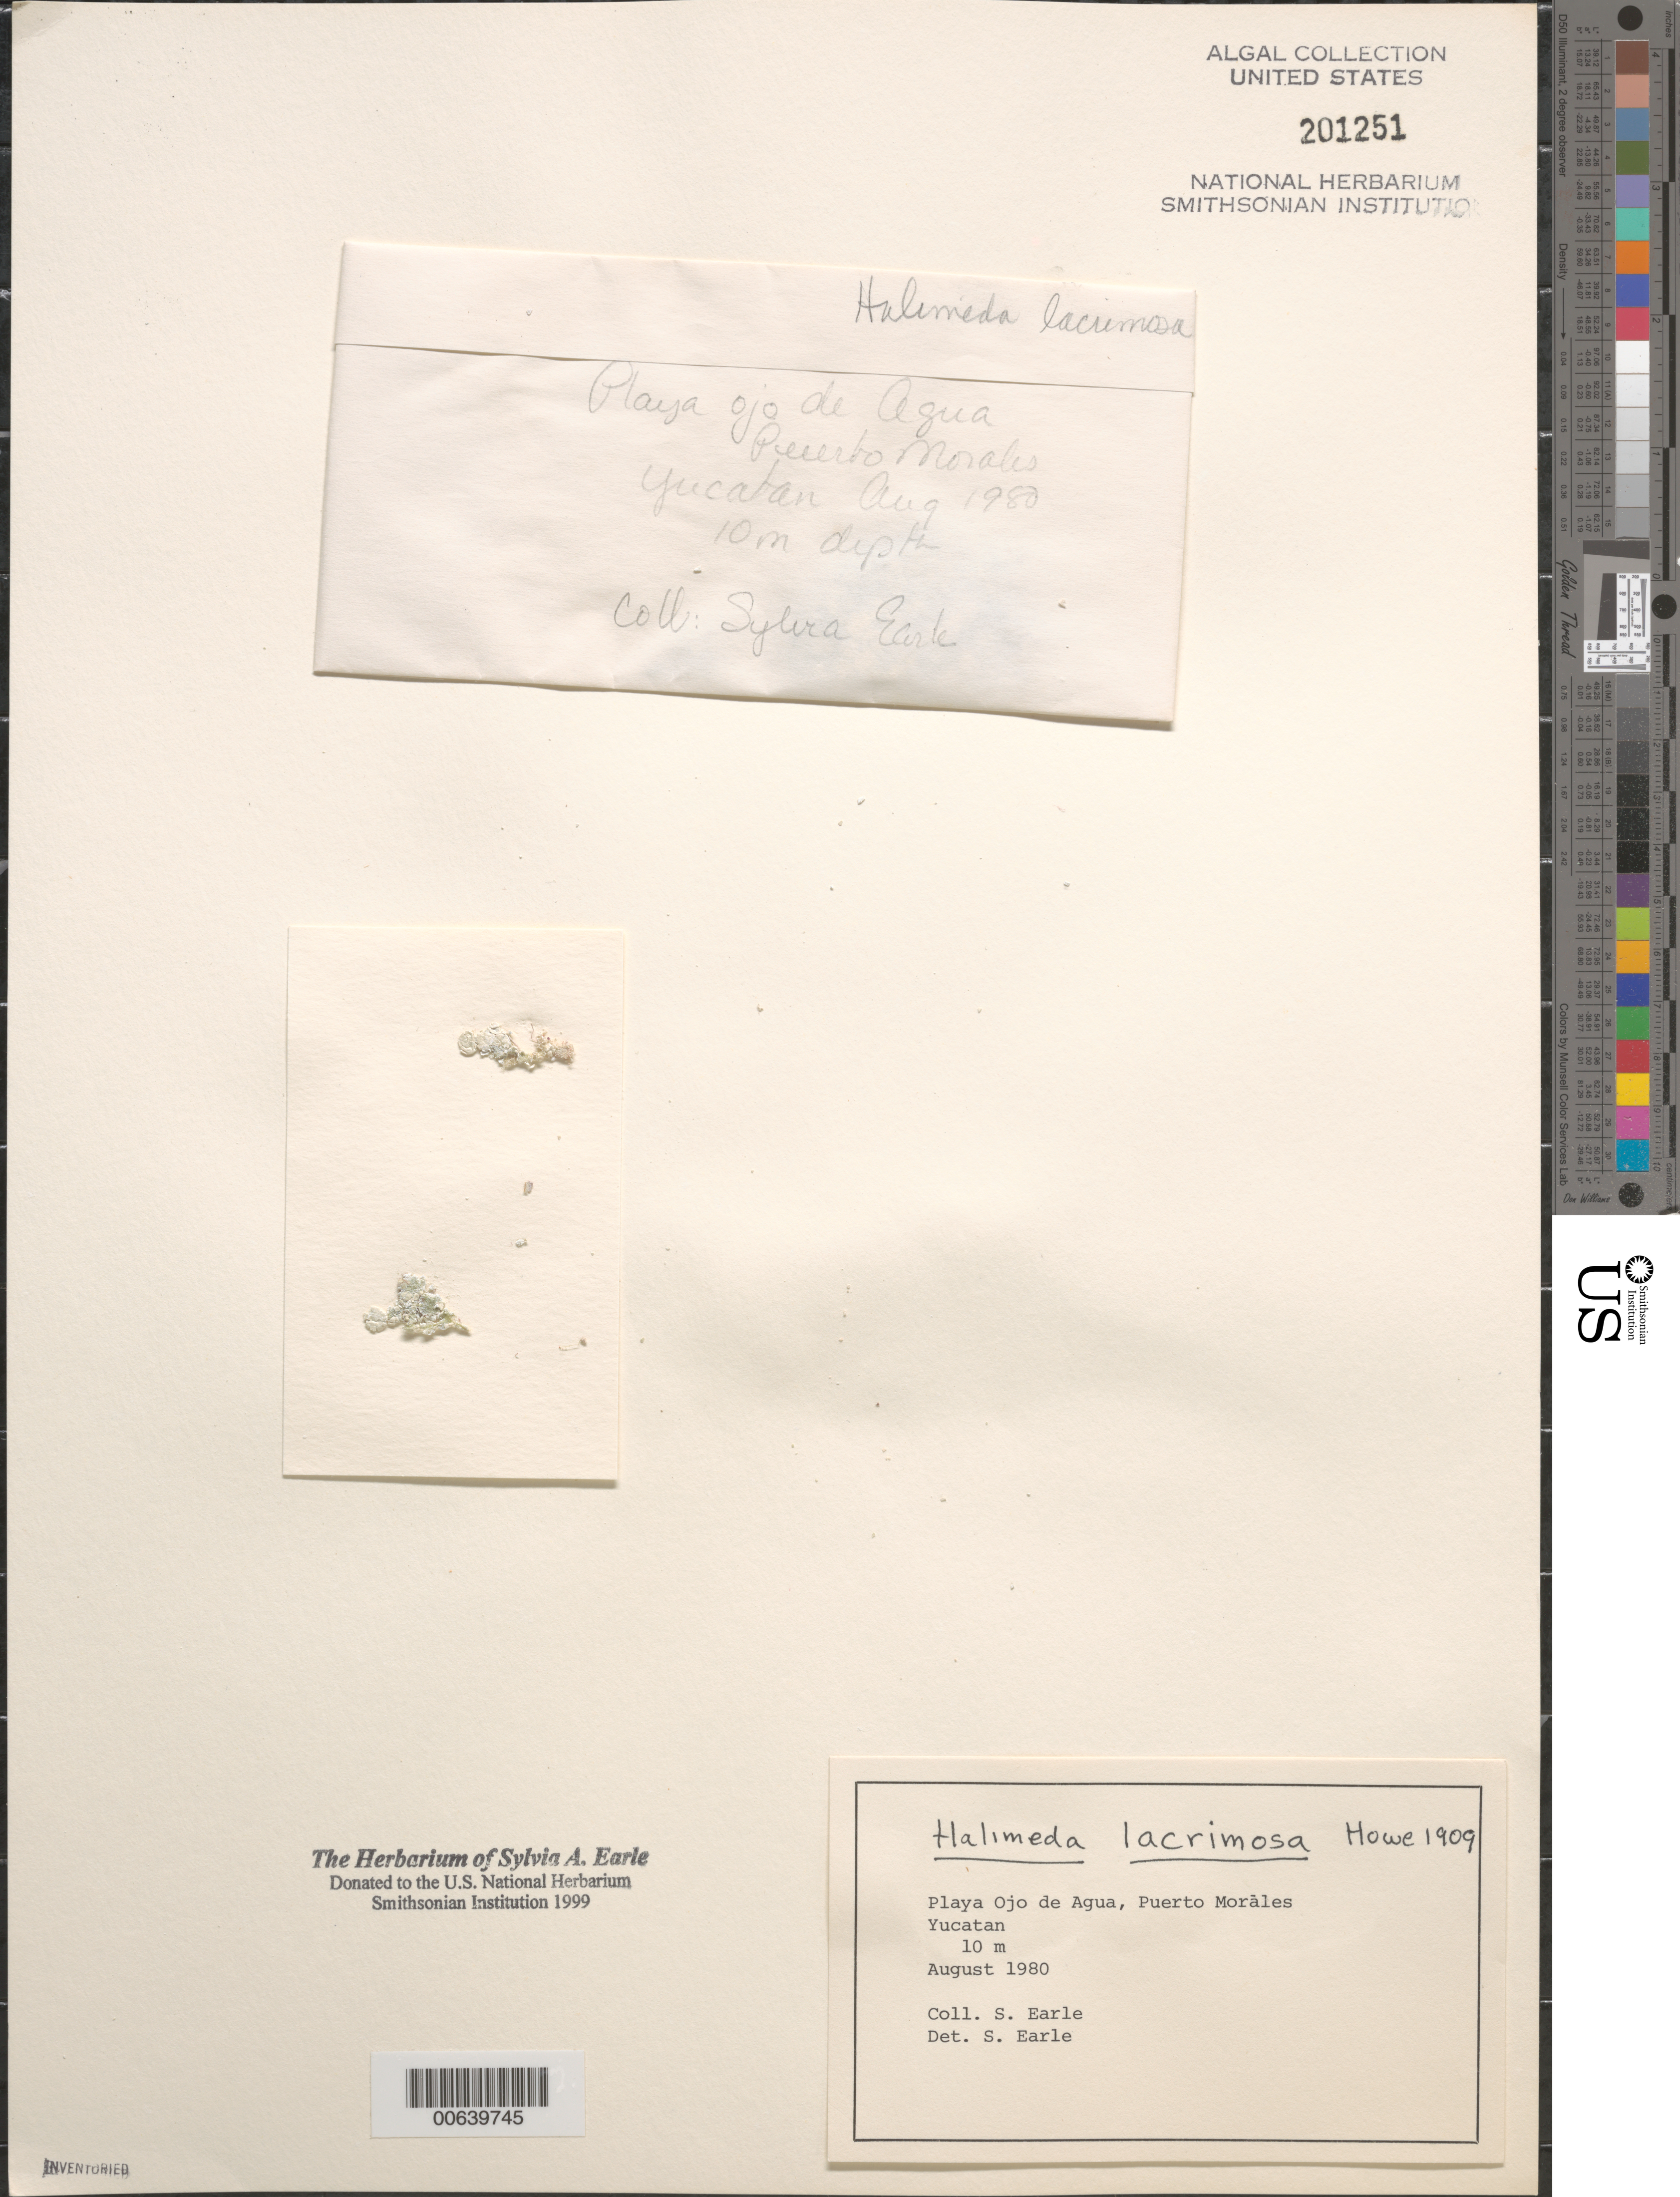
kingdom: Plantae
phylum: Chlorophyta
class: Ulvophyceae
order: Bryopsidales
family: Halimedaceae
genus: Halimeda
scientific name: Halimeda lacrimosa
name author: M. Howe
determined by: Earle, S. A.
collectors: S. A. Earle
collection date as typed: Aug 1980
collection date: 1980-08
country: Mexico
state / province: Quintana Roo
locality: Playa Ojo de Agua, Puerto Morales, Yucatan Peninsula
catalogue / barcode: US 201251